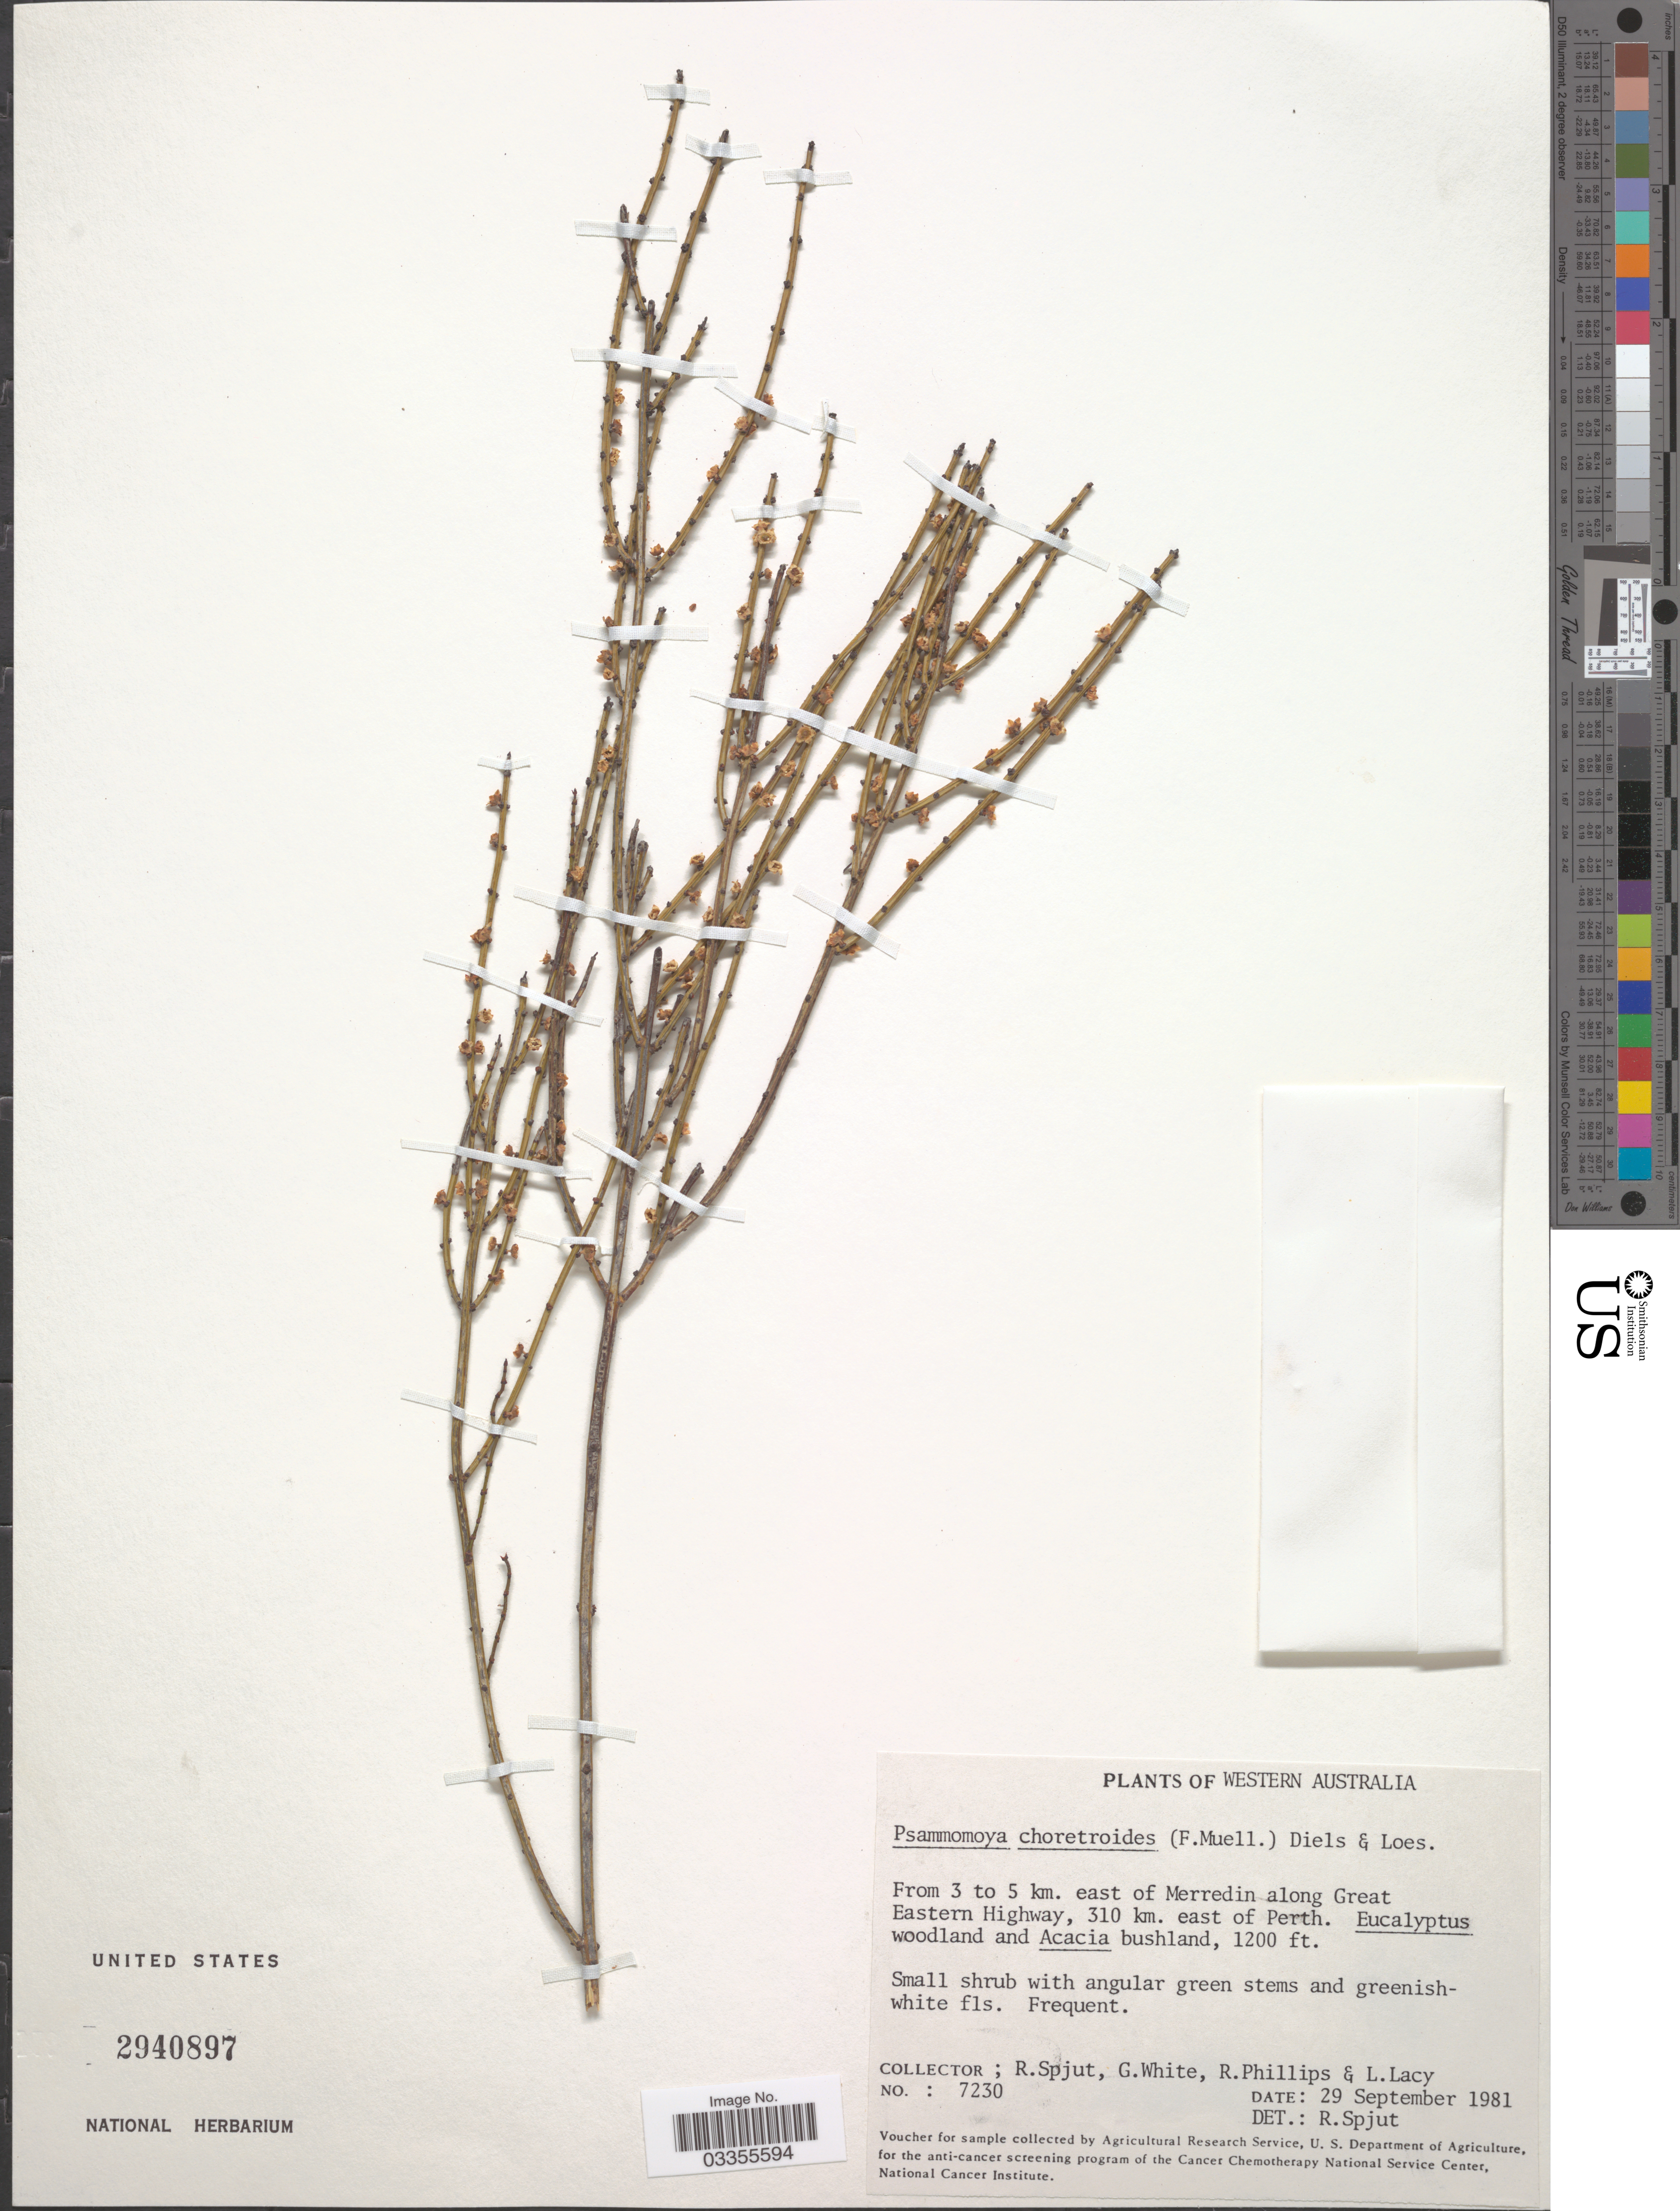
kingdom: Plantae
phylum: Tracheophyta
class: Magnoliopsida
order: Celastrales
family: Celastraceae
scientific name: Psammamoya choretroides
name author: (F. Muell.) Diels & Loes.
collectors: R. Spjut, G. White, R. Phillips & L. Lacy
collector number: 7230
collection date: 1981-09-29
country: Australia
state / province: Western Australia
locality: From 3 to 5 km. east of Merredin along Great Eastern Highway, 310 km. east of Perth.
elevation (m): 366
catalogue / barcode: US 2940897